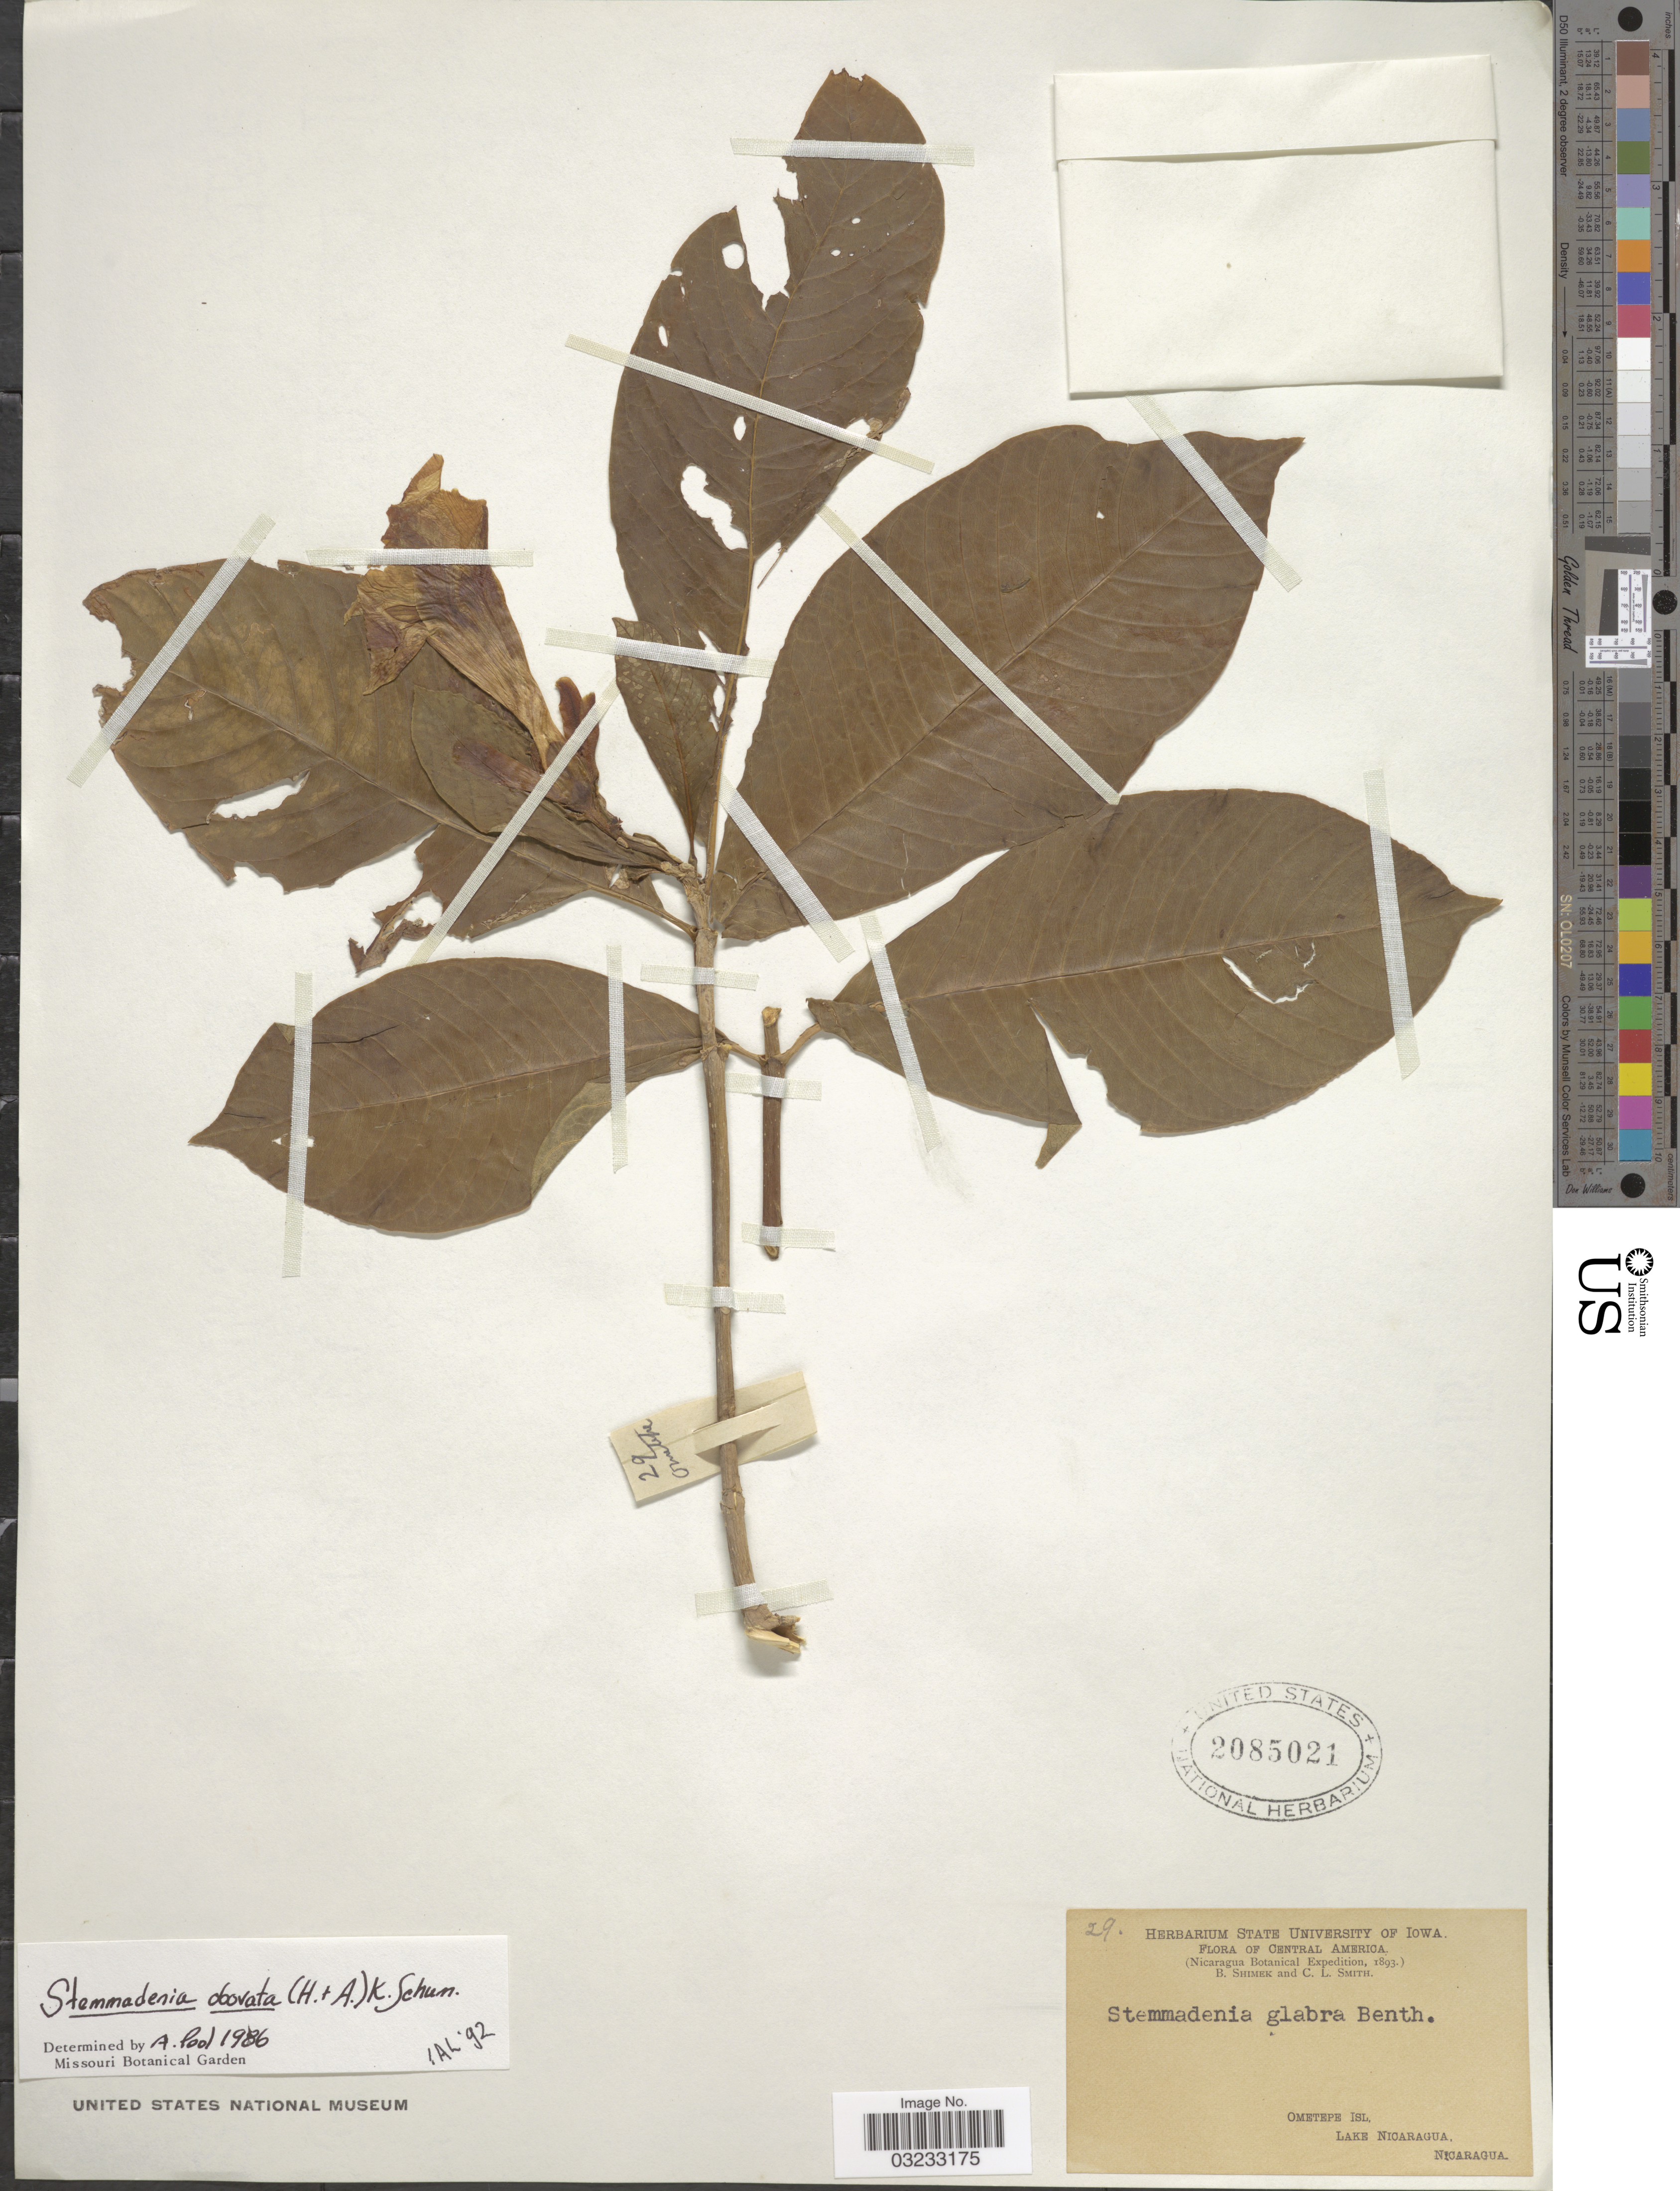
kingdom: Plantae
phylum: Tracheophyta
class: Magnoliopsida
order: Gentianales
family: Apocynaceae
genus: Stemmadenia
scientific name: Stemmadenia obovata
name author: (Hook. & Arn.) K. Schum.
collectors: B. Shimek & C. L. Smith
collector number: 29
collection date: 1893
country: Nicaragua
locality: Ometepe Isl. Lake Nicaragua.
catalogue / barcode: US 2085021